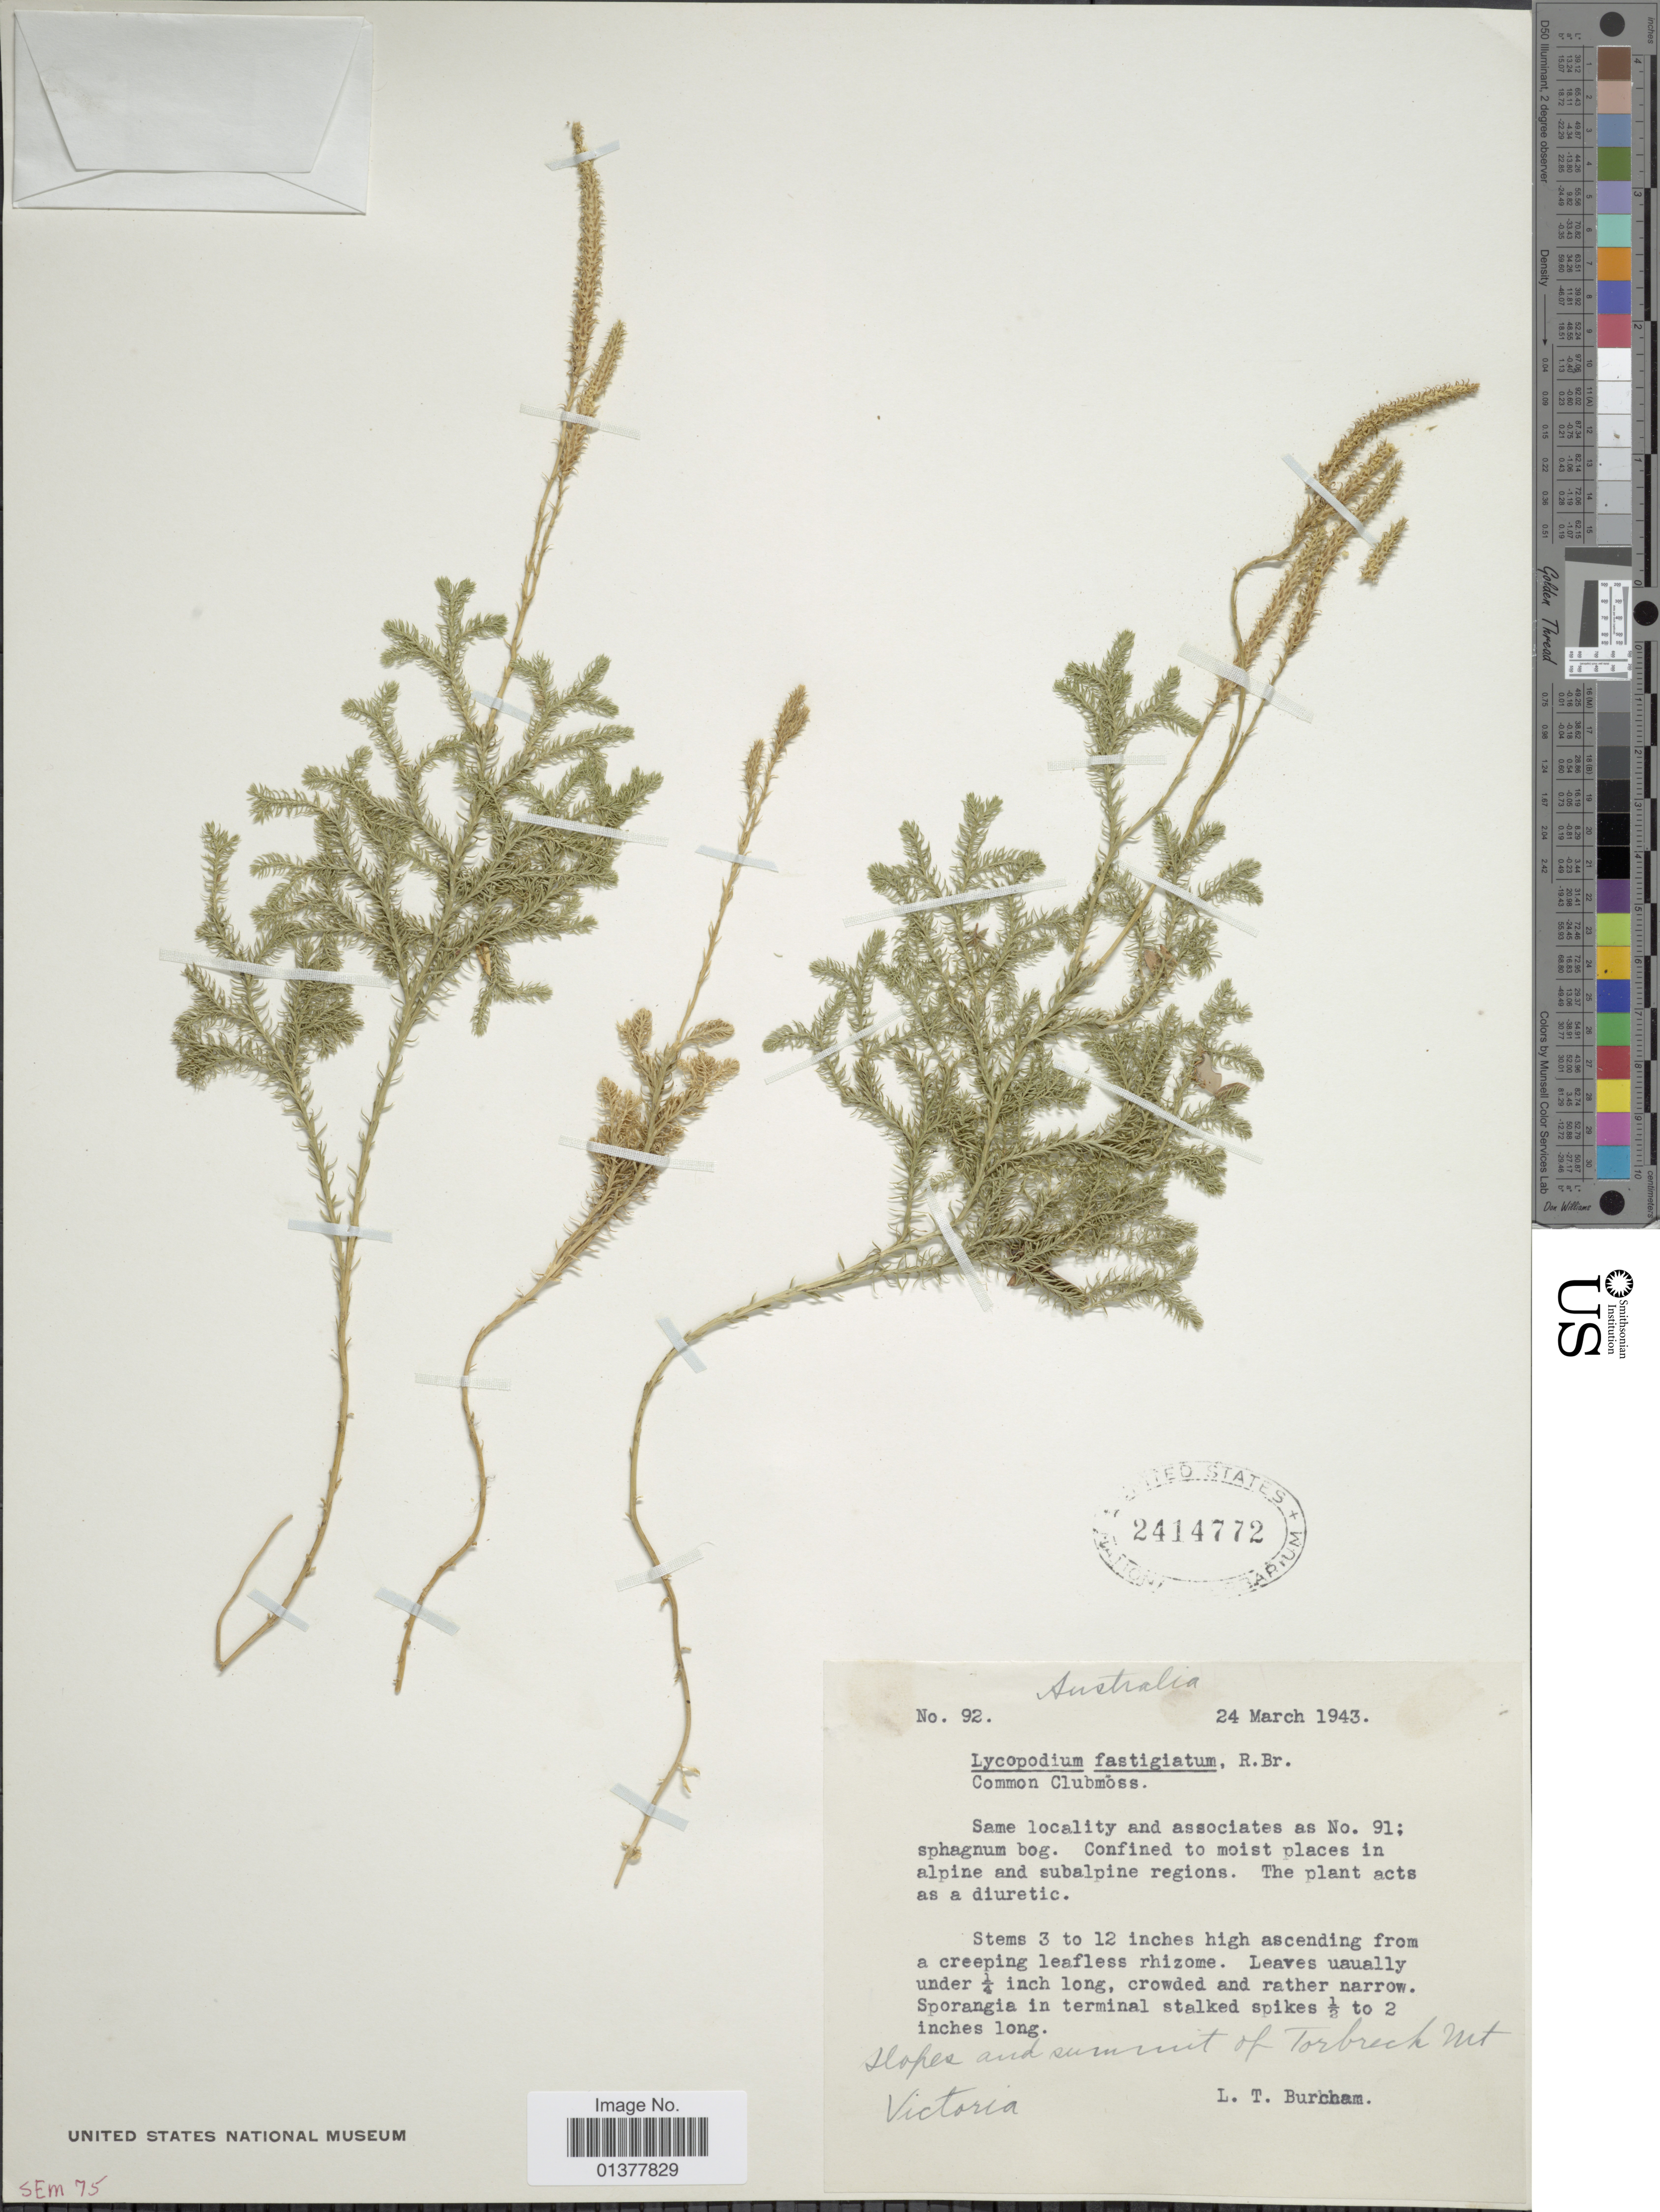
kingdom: Plantae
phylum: Tracheophyta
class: Lycopodiopsida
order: Lycopodiales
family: Lycopodiaceae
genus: Austrolycopodium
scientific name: Austrolycopodium fastigiatum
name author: (R. Br.) Holub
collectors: L. Burcham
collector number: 92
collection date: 1943-03-24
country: Australia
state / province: Victoria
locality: Slopes and summit of Torbreck, Mt. Victoria.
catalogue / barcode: US 2414772